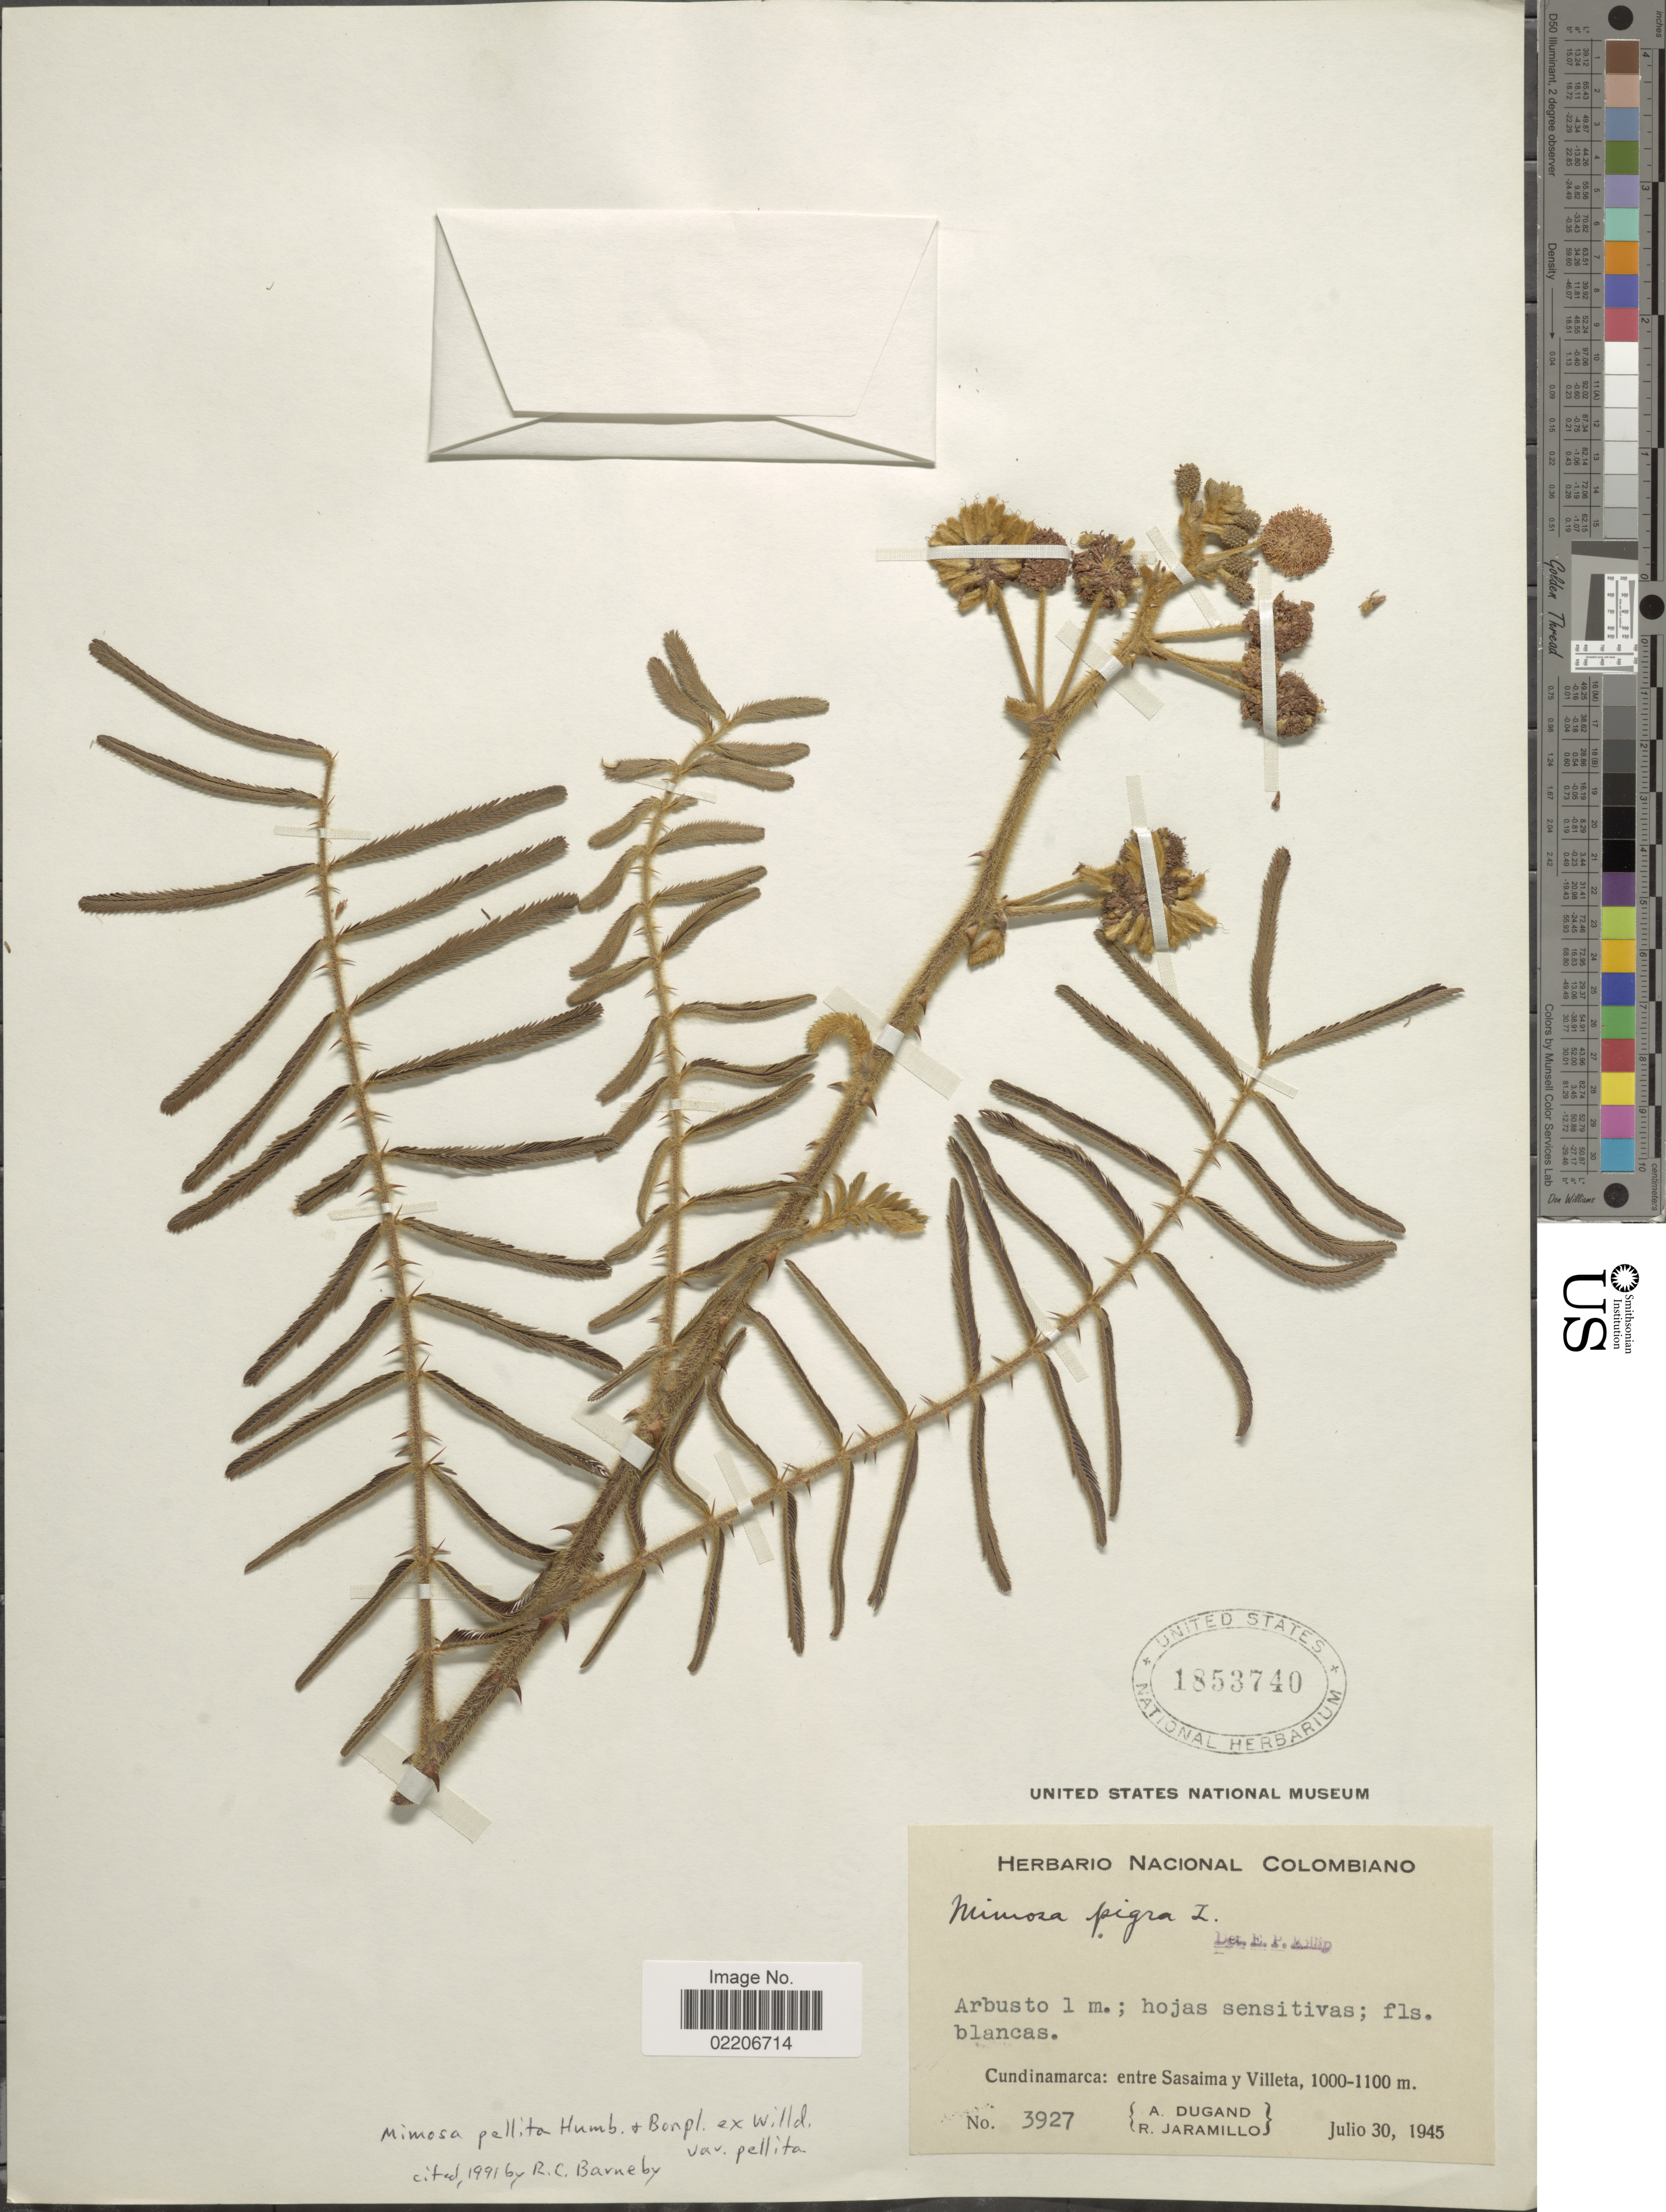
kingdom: Plantae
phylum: Tracheophyta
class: Magnoliopsida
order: Fabales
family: Fabaceae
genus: Mimosa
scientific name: Mimosa pellita var. pellita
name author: Humb. & Bonpl. ex Willd.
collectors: A. Dugand & R. Jaramillo M.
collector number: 3927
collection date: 1945-07-30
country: Colombia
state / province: Cundinamarca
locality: Entre Sasaima y Villeta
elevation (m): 1000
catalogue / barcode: US 1853740